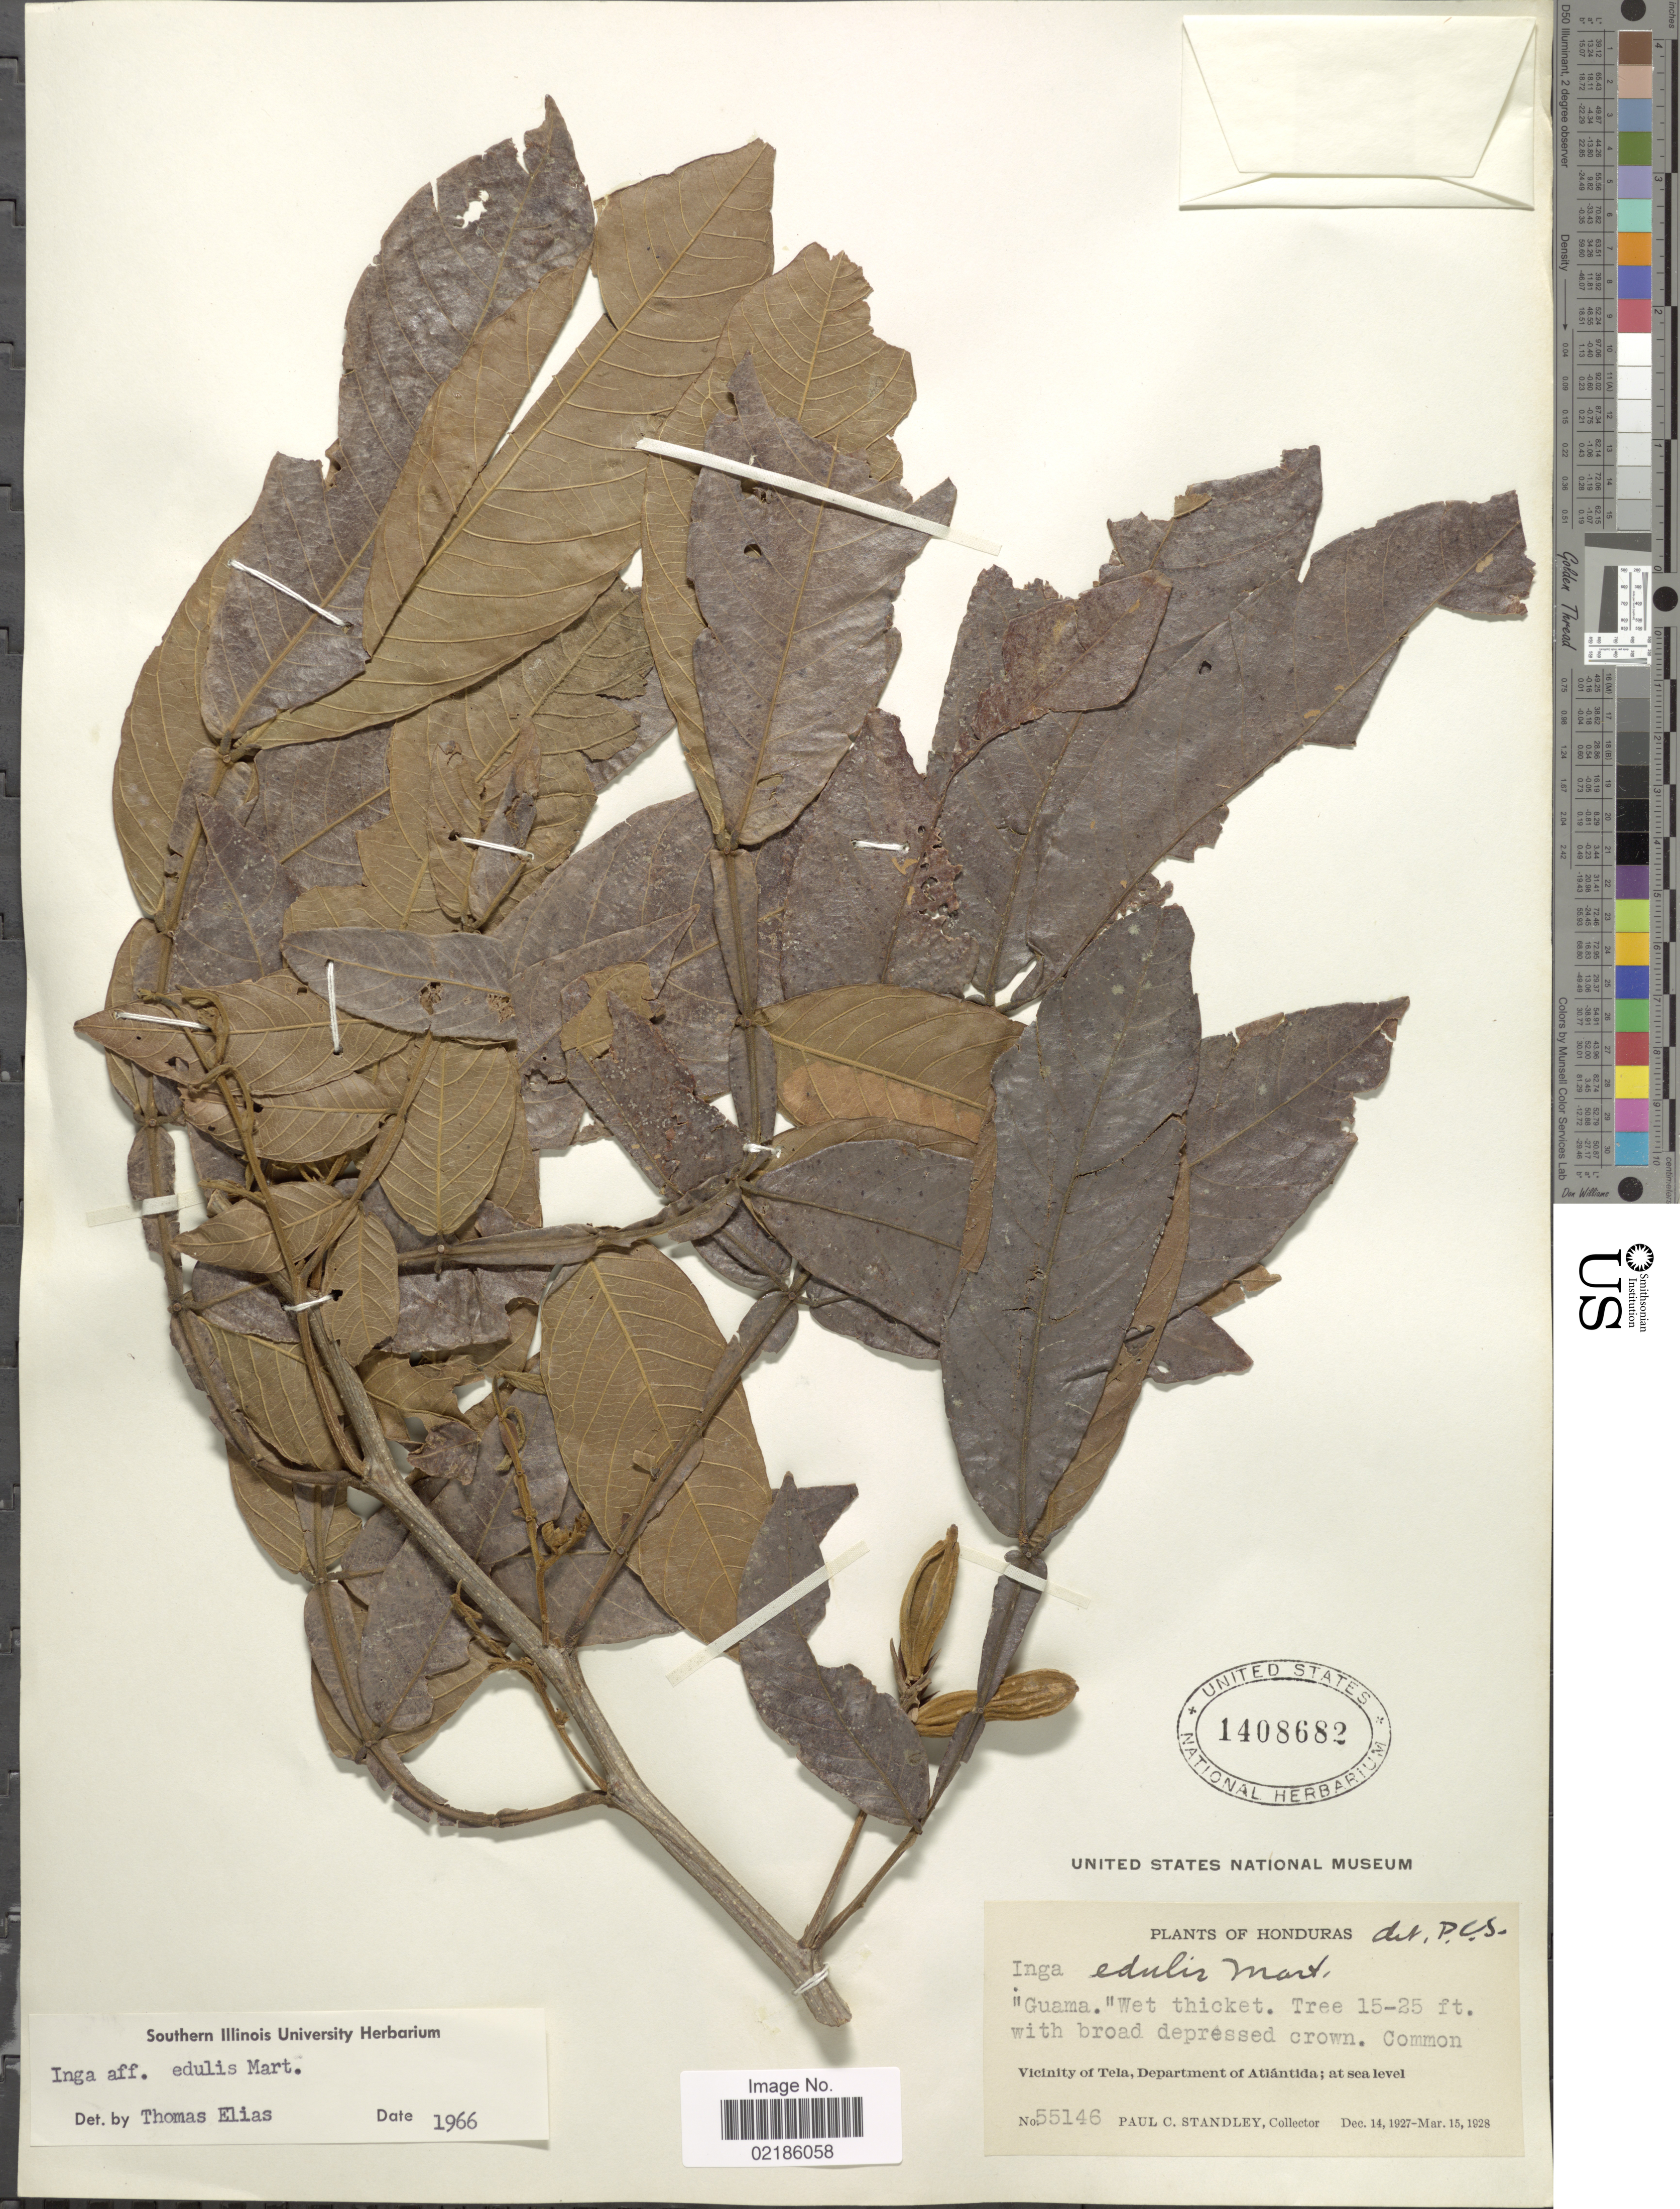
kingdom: Plantae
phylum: Tracheophyta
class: Magnoliopsida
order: Fabales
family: Fabaceae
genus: Inga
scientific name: Inga edulis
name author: Mart.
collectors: P. C. Standley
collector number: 55146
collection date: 1927-12-14/1928-03-15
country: Honduras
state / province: Atlántida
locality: Vicinity of Tela.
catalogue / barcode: US 1408682